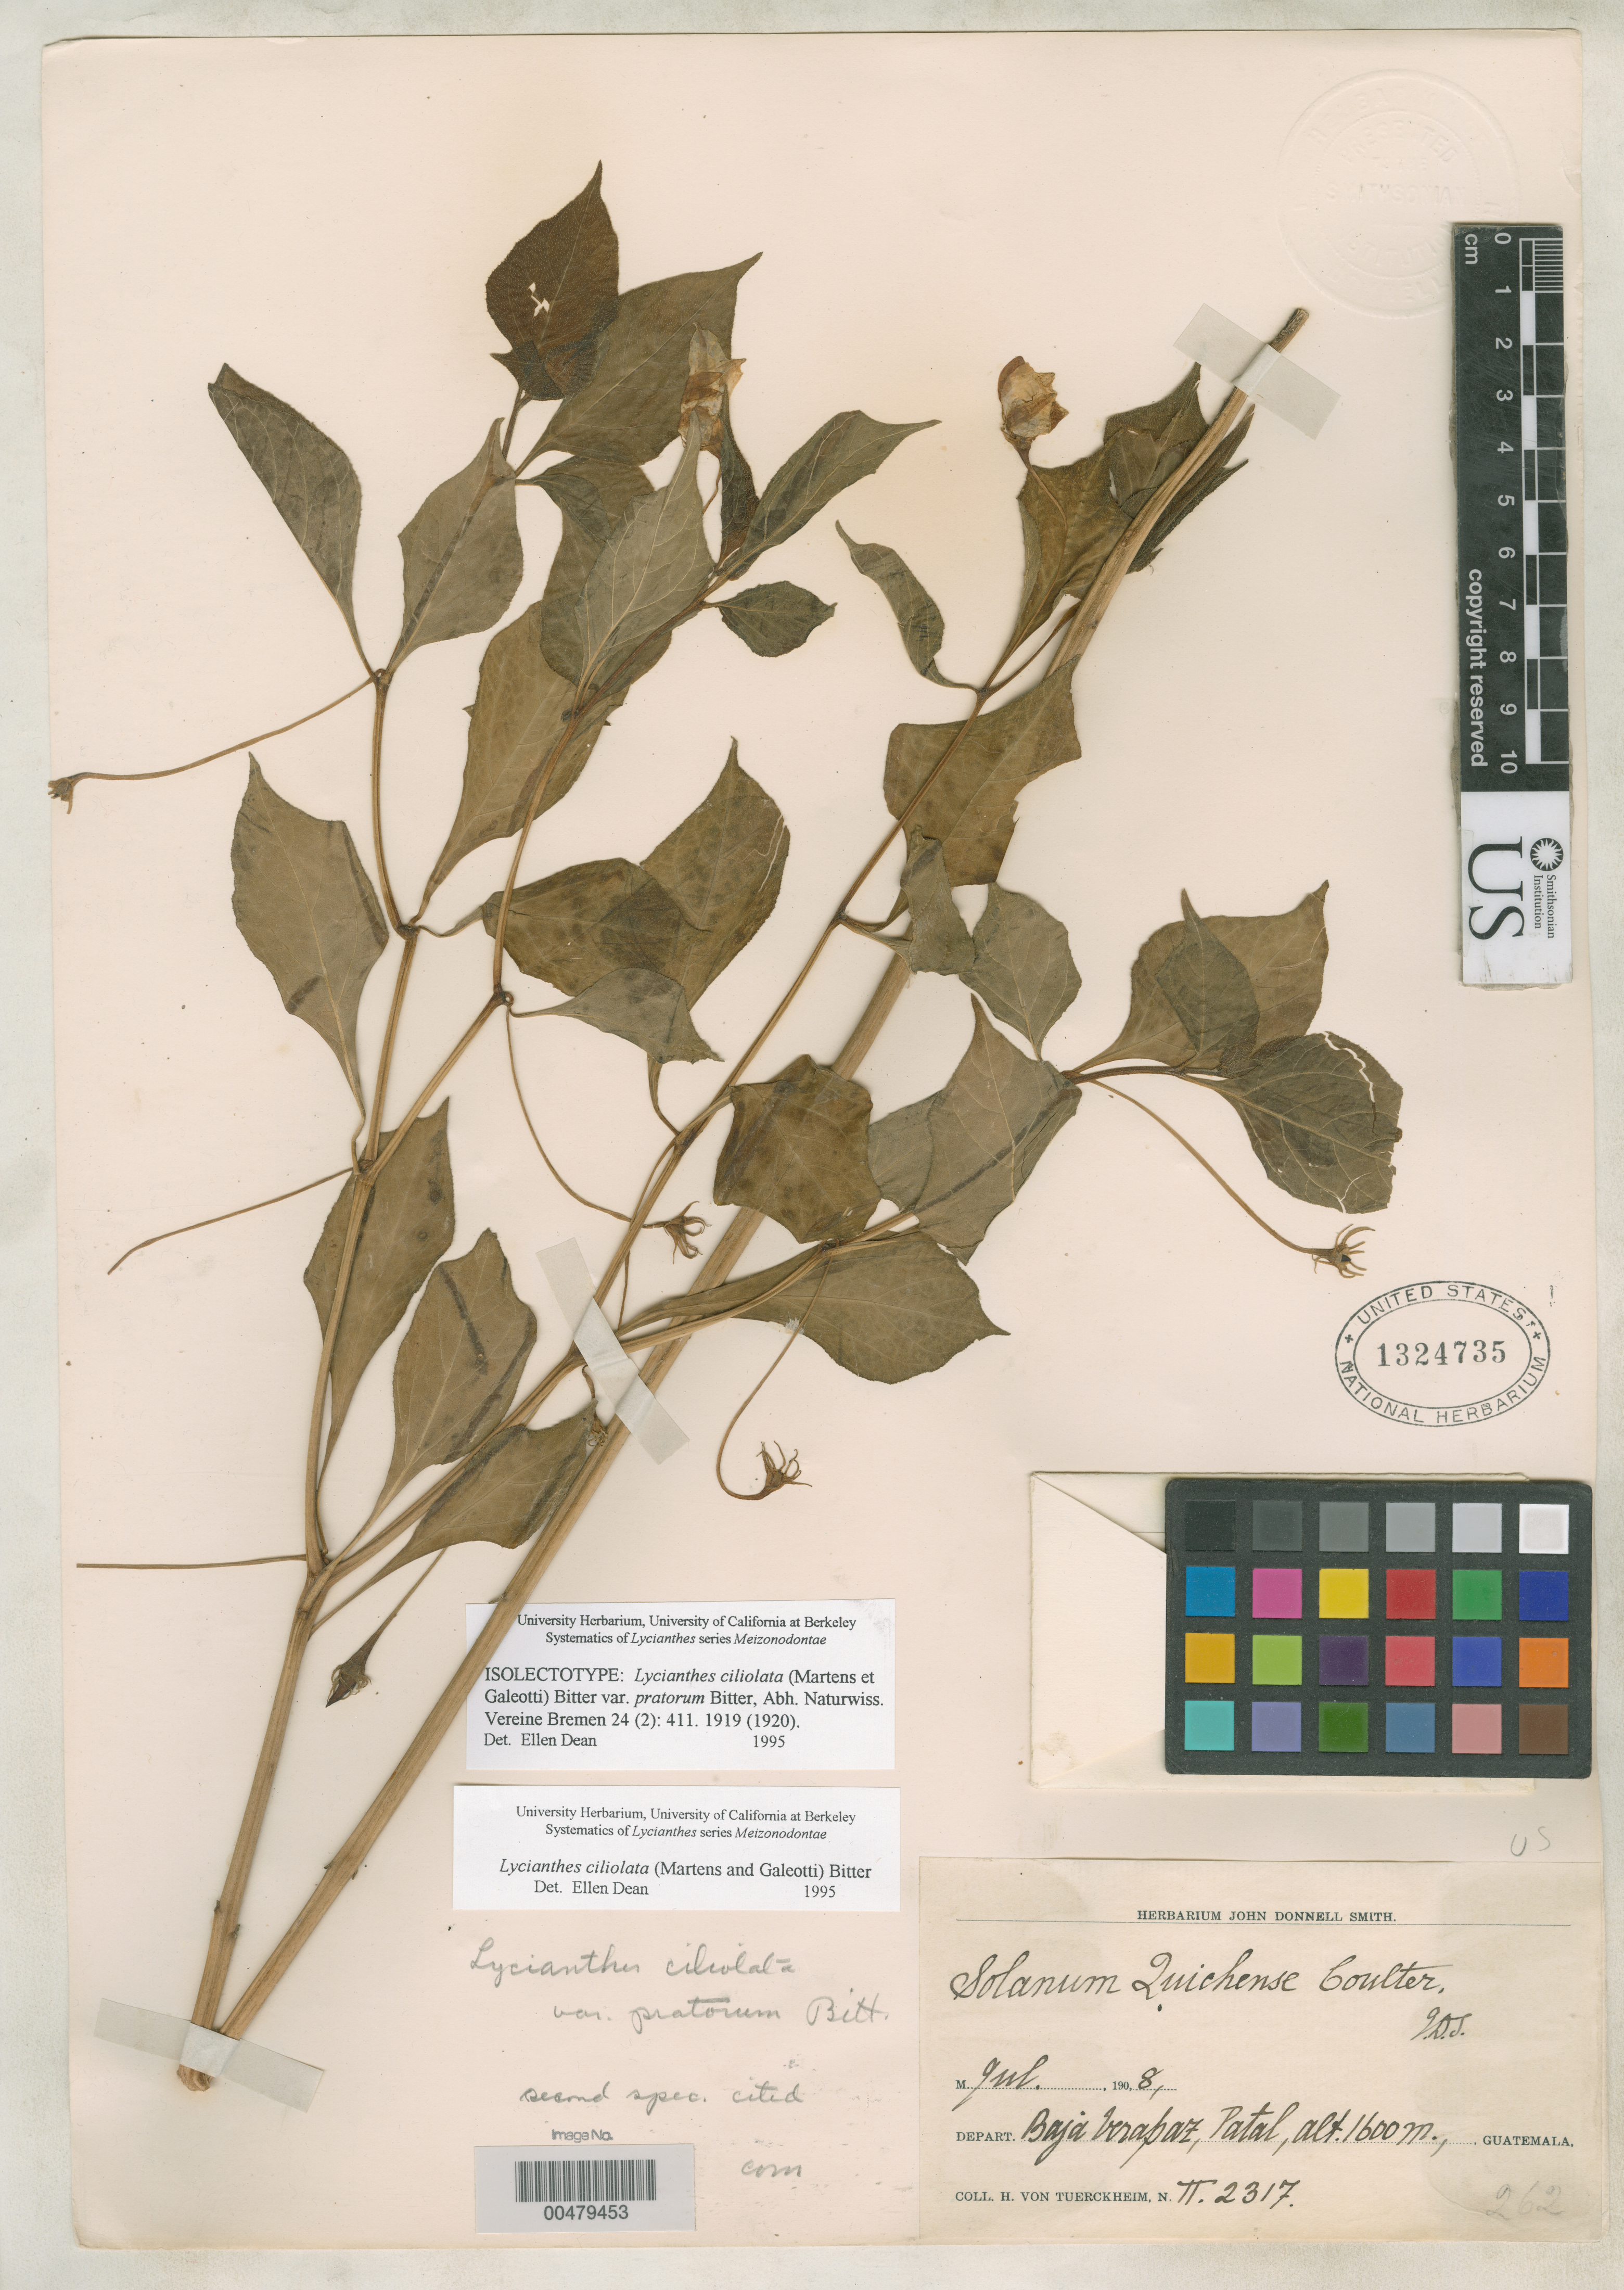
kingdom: Plantae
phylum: Tracheophyta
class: Magnoliopsida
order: Solanales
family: Solanaceae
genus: Lycianthes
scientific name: Lycianthes ciliolata var. pratorum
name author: Bitter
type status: Isolectotype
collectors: H. von Türckheim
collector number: II 2317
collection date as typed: Jul 1908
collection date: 1908-07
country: Guatemala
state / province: Baja Verapaz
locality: Patal.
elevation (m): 1600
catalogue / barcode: US 1324735